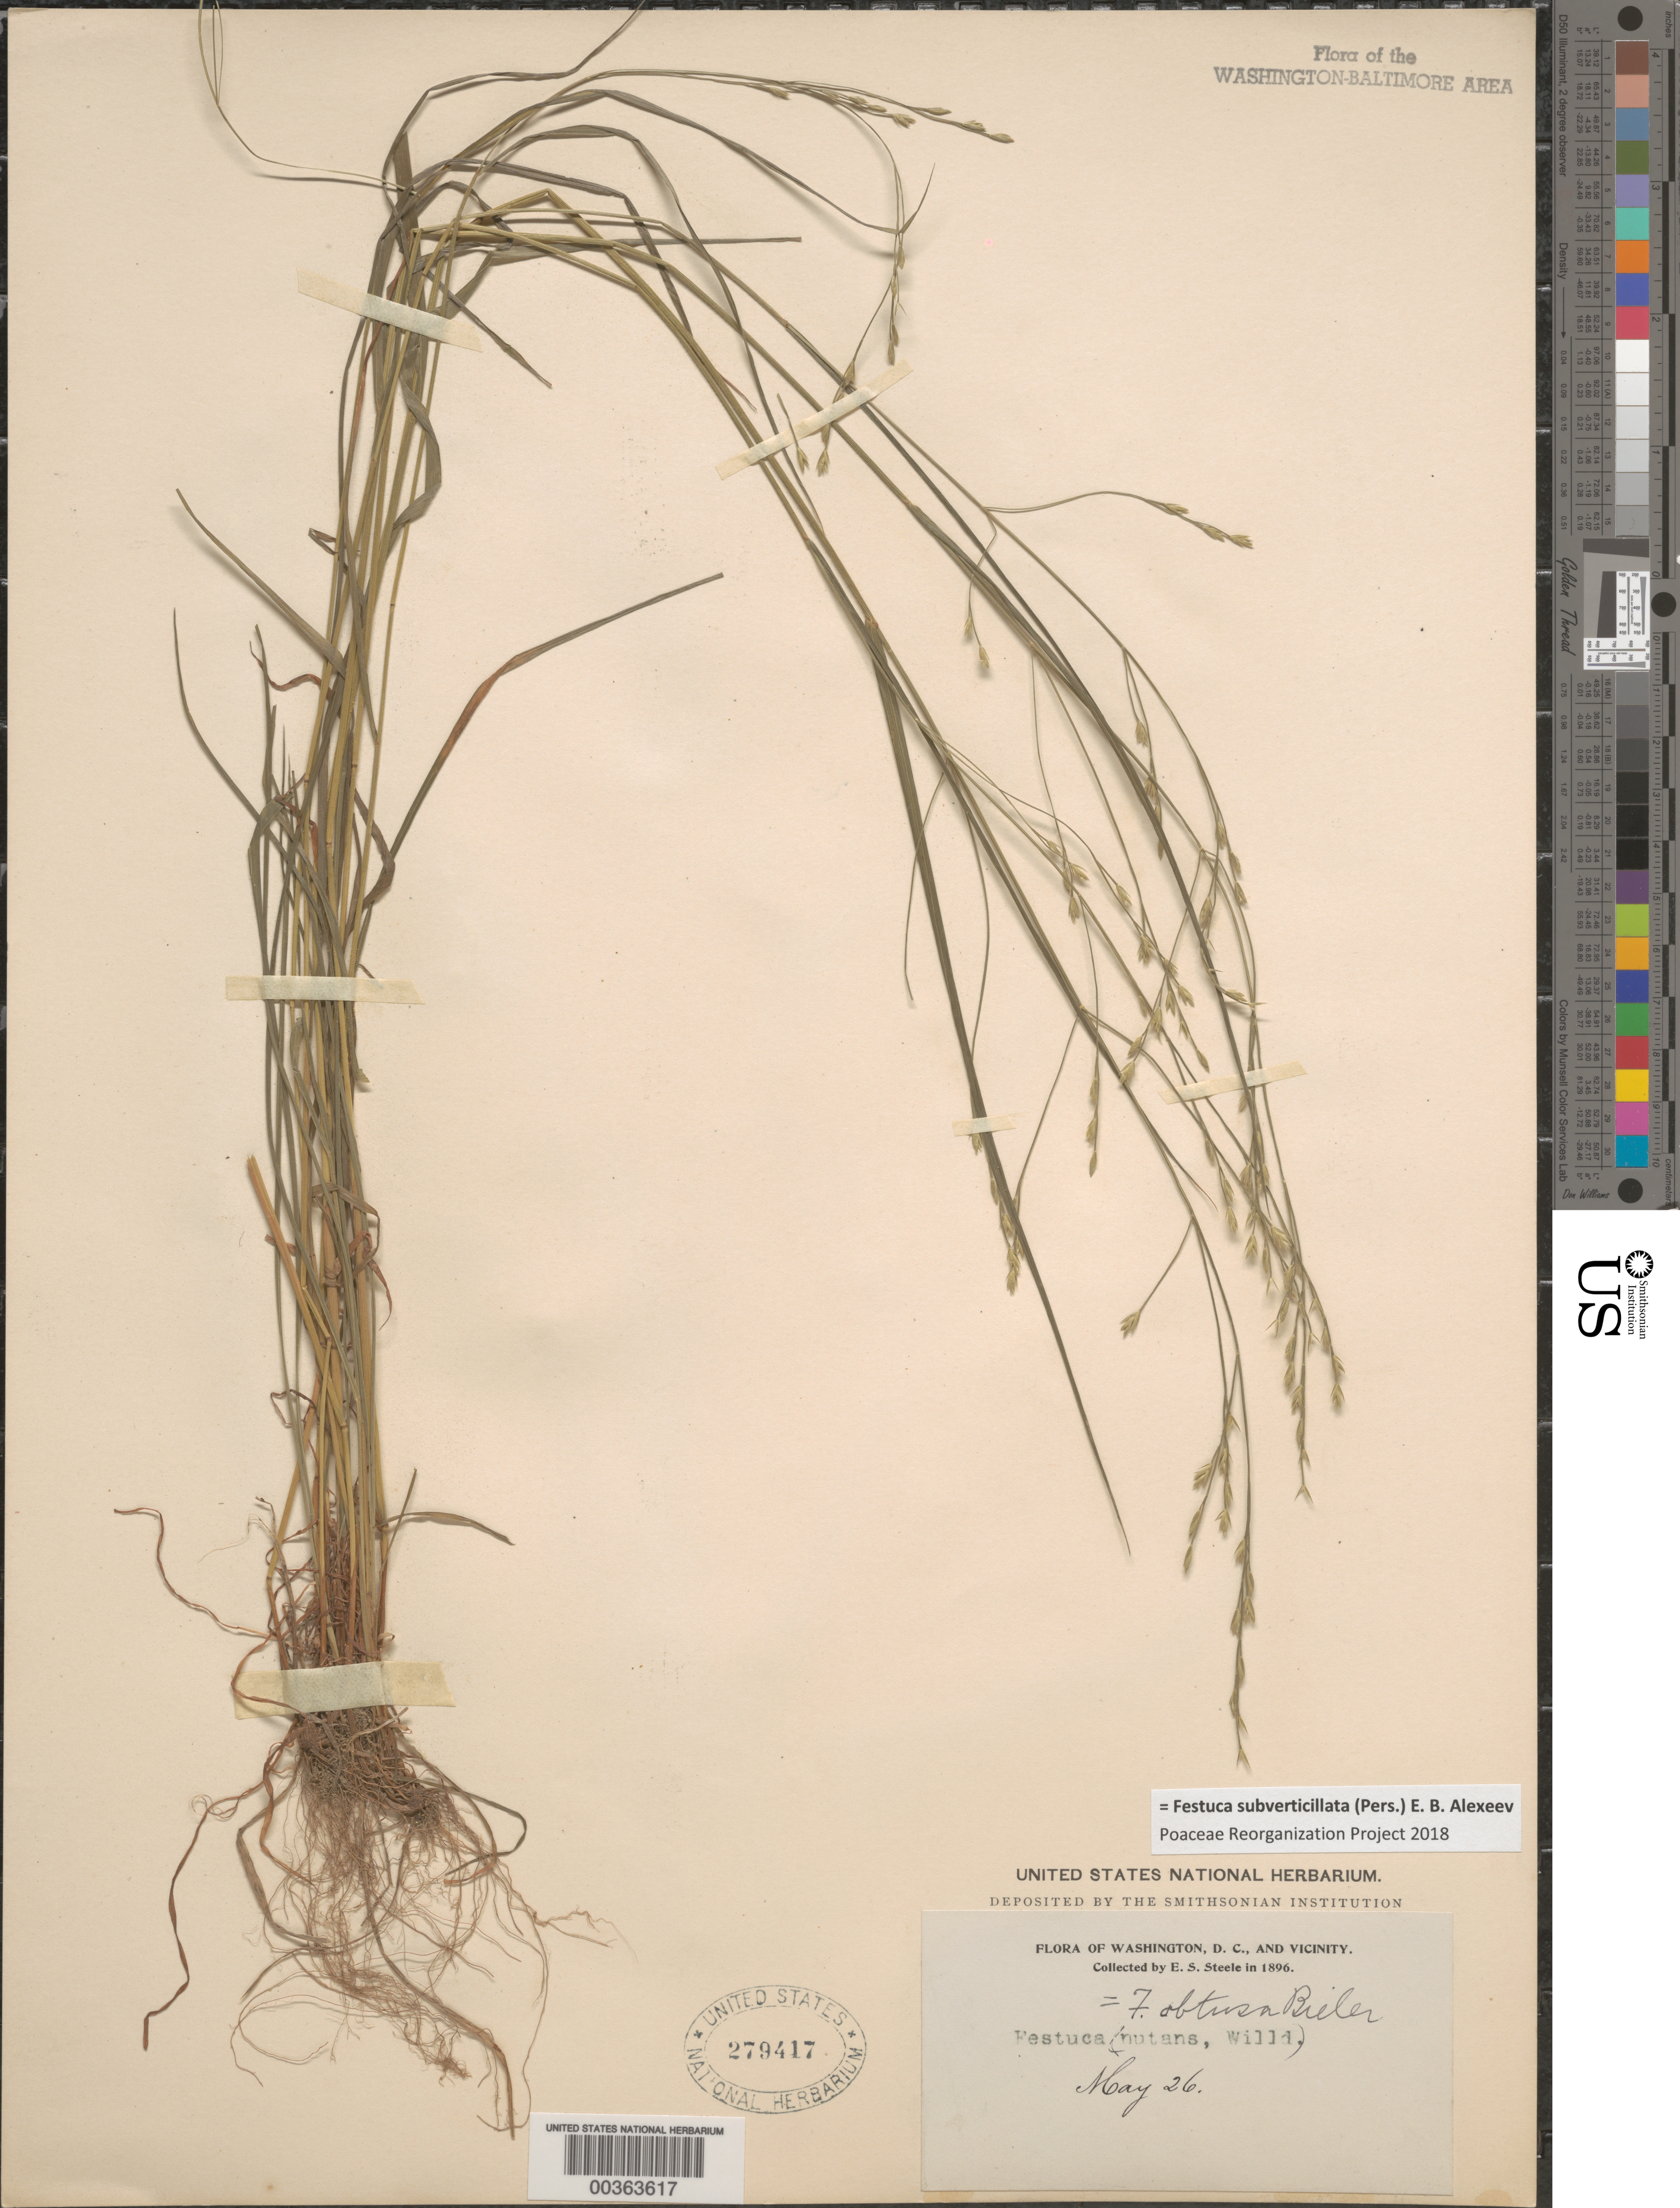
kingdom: Plantae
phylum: Tracheophyta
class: Liliopsida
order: Poales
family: Poaceae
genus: Festuca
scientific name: Festuca subverticillata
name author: (Pers.) E.B. Alexeev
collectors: E. Steele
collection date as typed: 26 May 1896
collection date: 1896-05-26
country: United States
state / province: District of Columbia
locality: Washington DC area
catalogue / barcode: US 279417